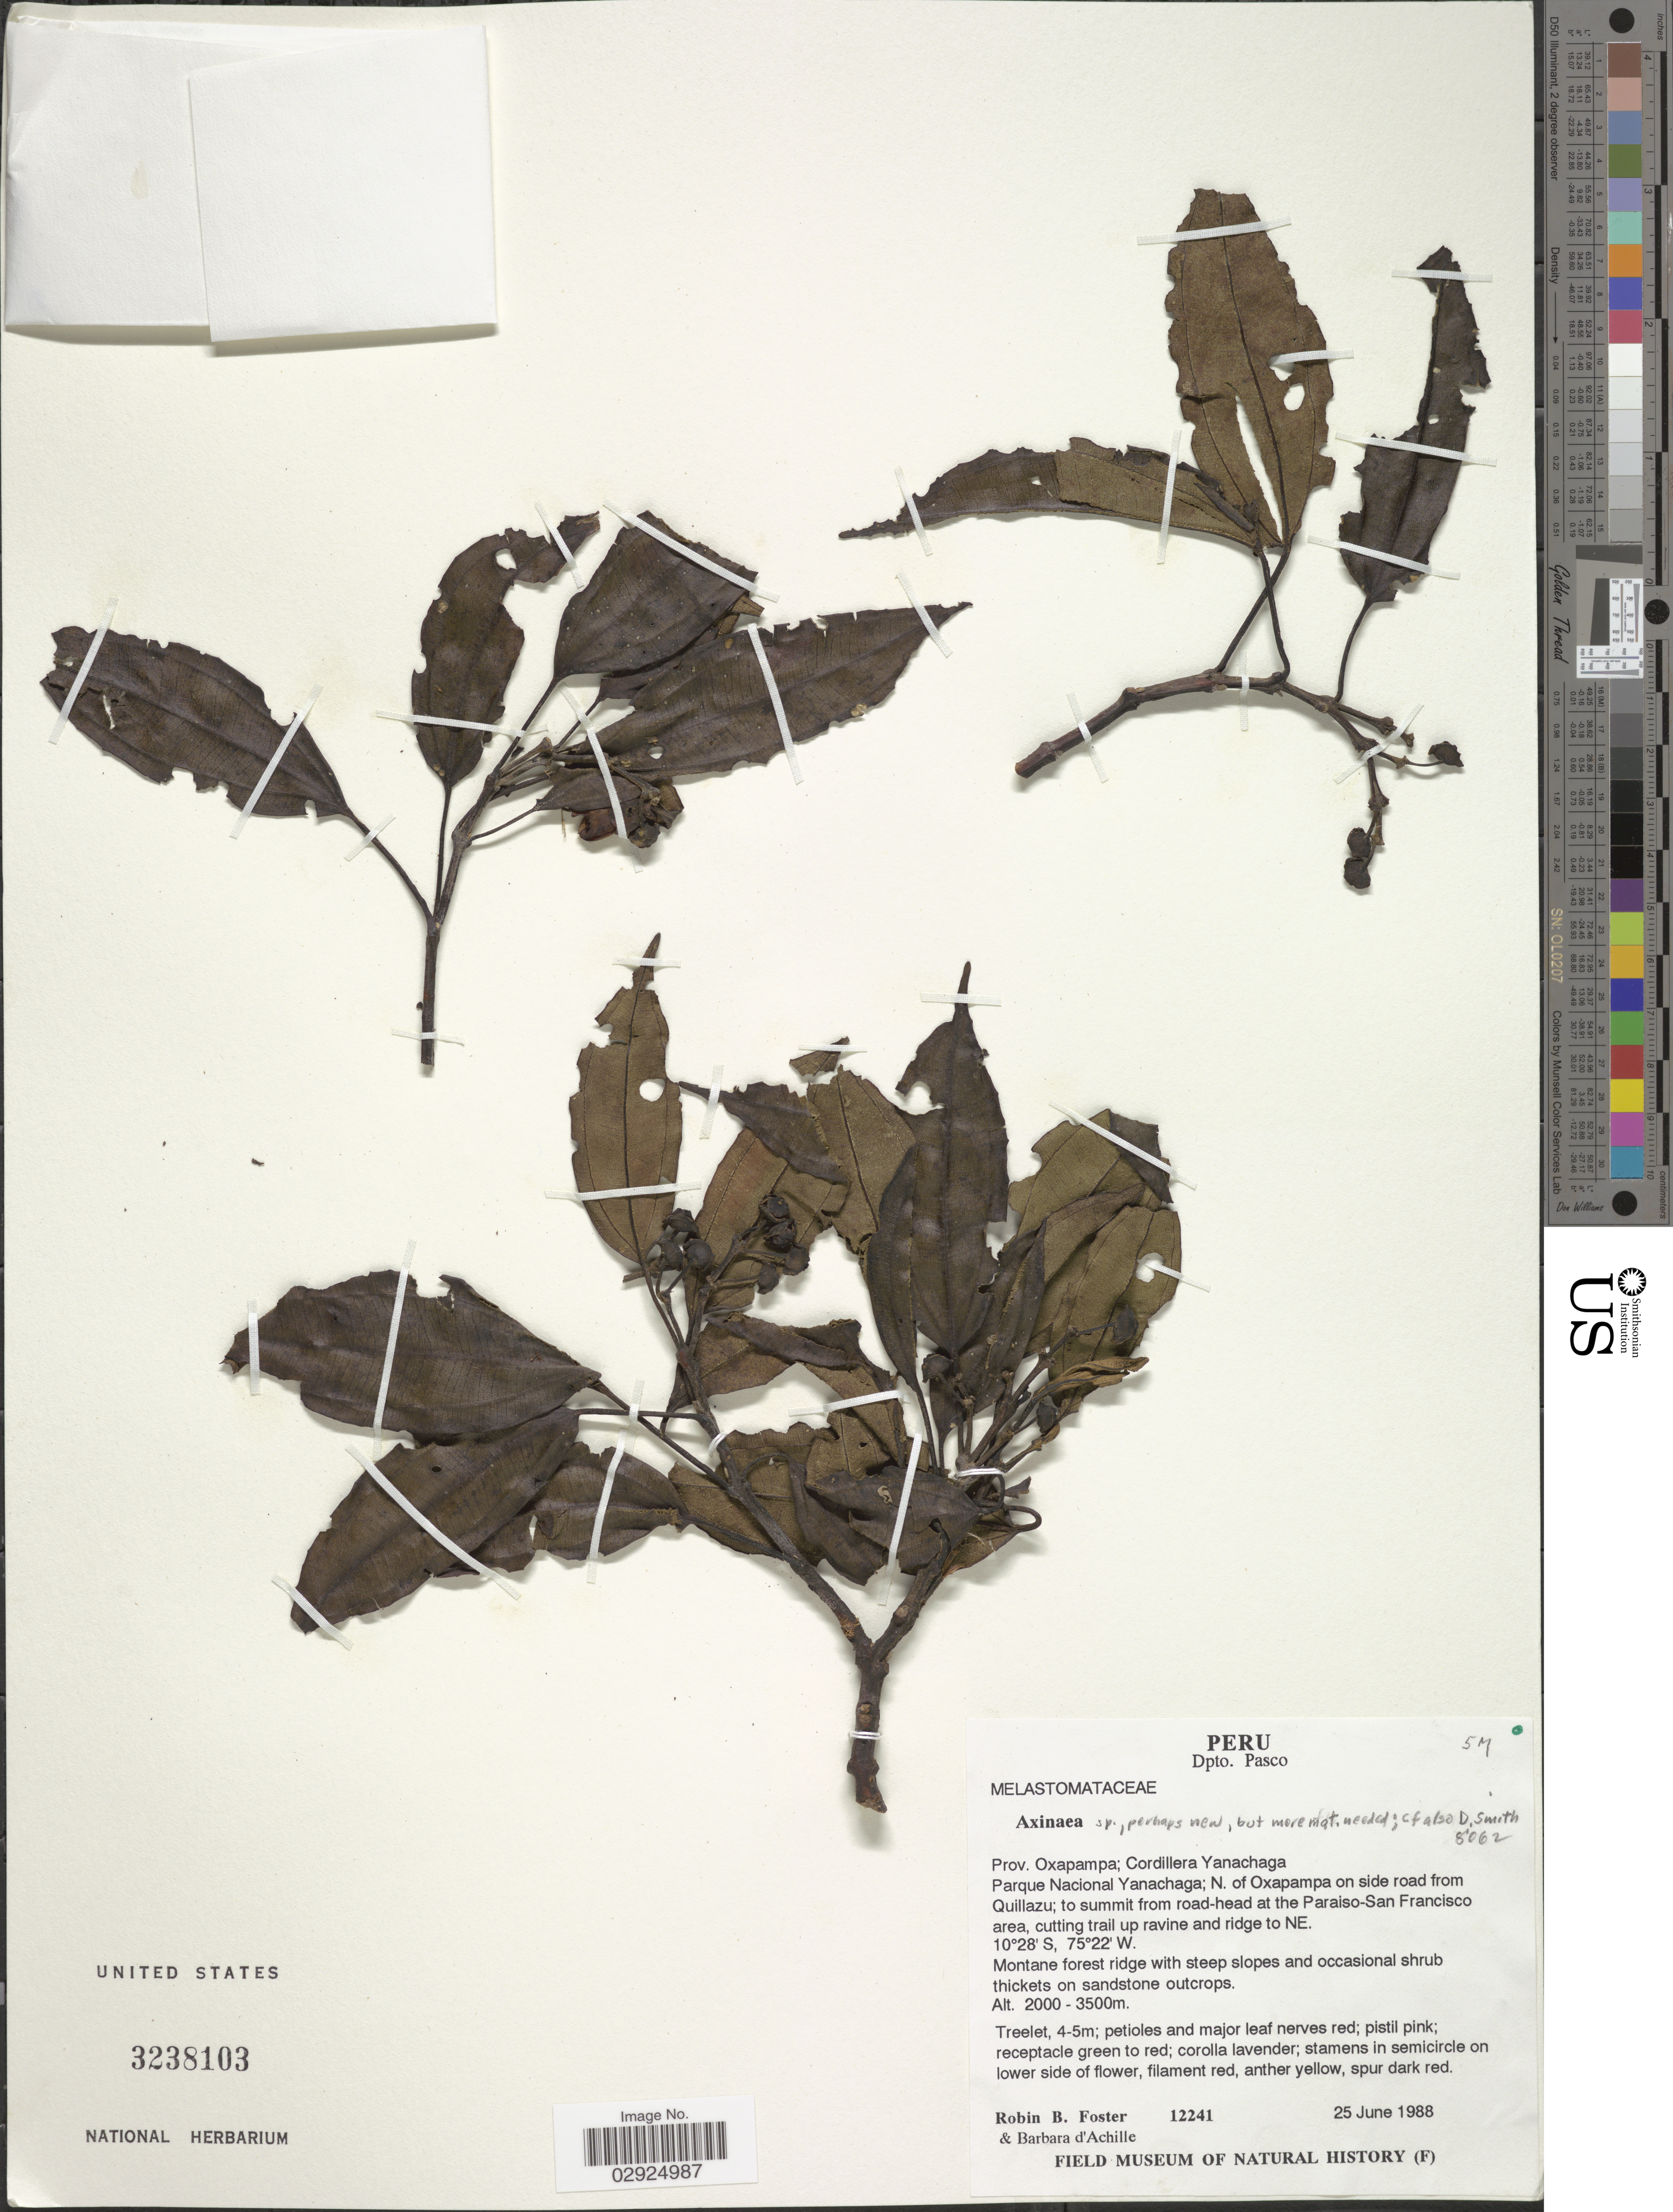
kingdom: Plantae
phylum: Tracheophyta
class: Magnoliopsida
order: Myrtales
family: Melastomataceae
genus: Axinaea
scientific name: Axinaea sp.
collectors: R. B. Foster & B. d'Achille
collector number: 12241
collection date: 1988-06-25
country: Peru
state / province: Pasco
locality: Dpto. Pasco, Prov. Oxapampa: Cordillera Yanachaga, Parque Nacional Yanachaga; N. of Oxapampa on side road from Quillazu; to summit from road-head at the Paraiso-San Francisco area, cutting trail up ravine and ridge to NE.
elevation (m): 2000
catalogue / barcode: US 3238103